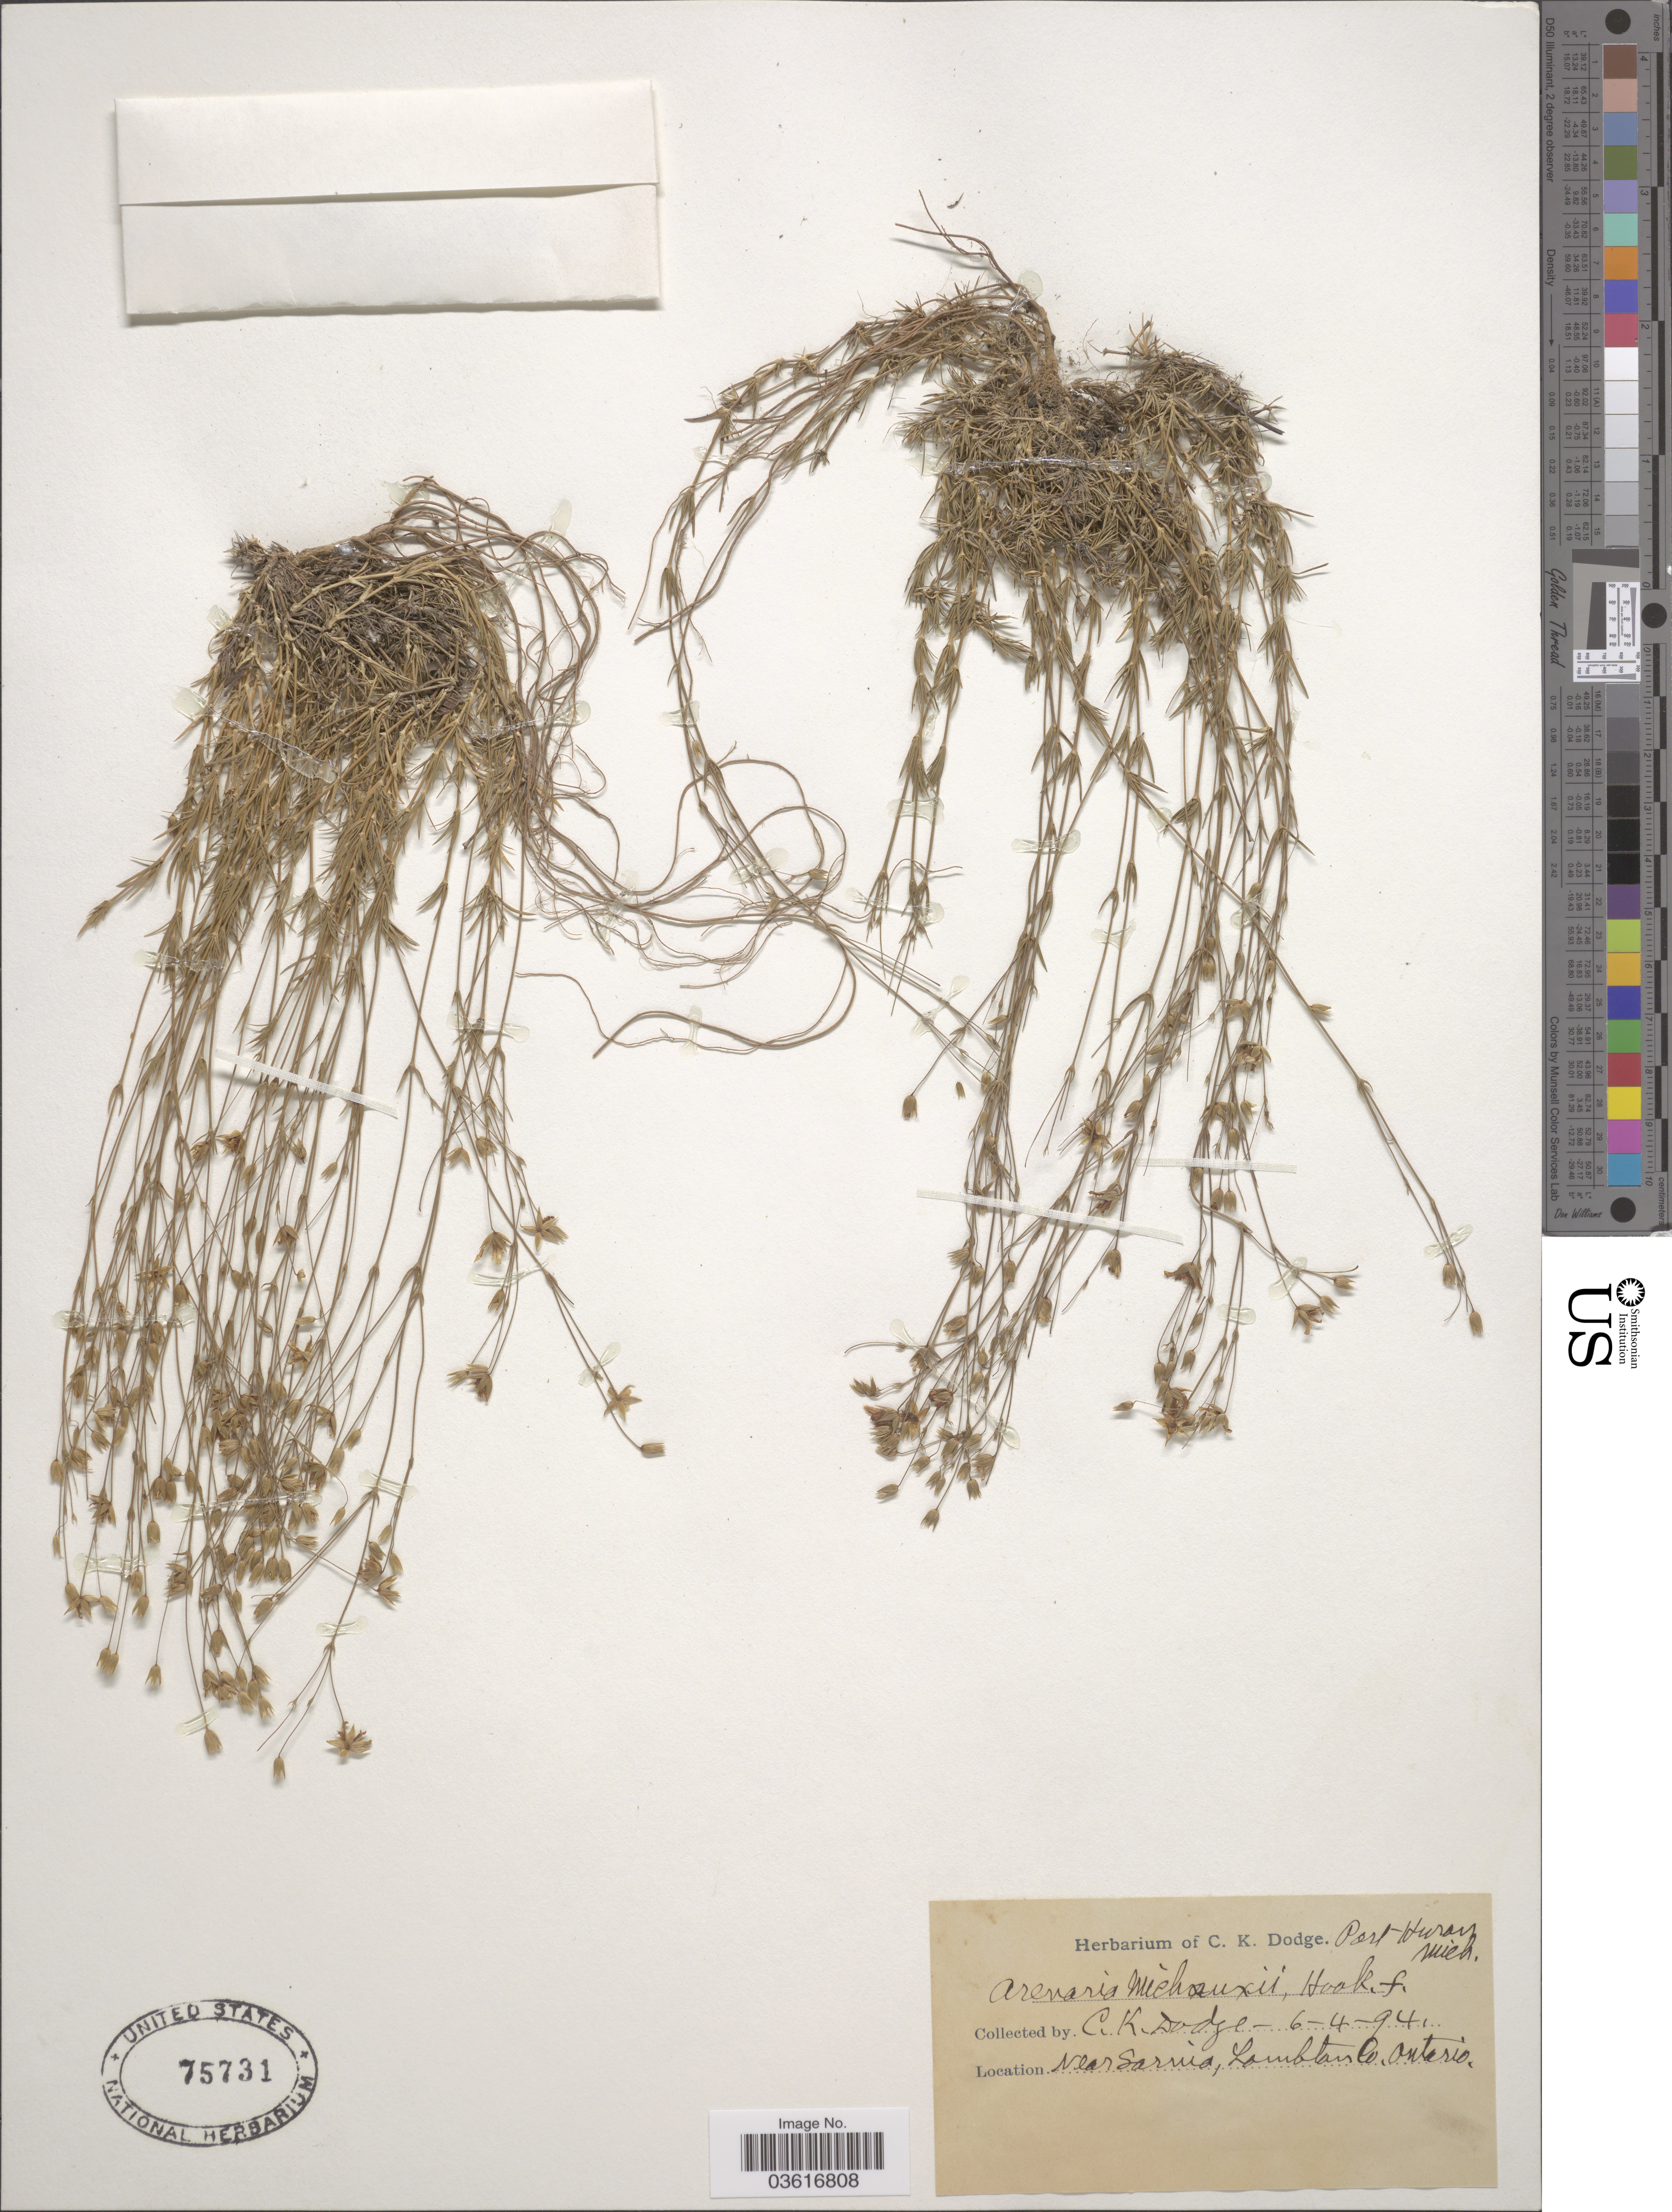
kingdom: Plantae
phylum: Tracheophyta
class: Magnoliopsida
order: Caryophyllales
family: Caryophyllaceae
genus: Minuartia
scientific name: Minuartia stricta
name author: (Sw.) Hiern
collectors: C. Dodge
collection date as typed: Transcribed d/m/y: 4/6/94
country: Canada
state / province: Ontario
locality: Near Sarina, Lambton Co.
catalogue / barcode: US 75731